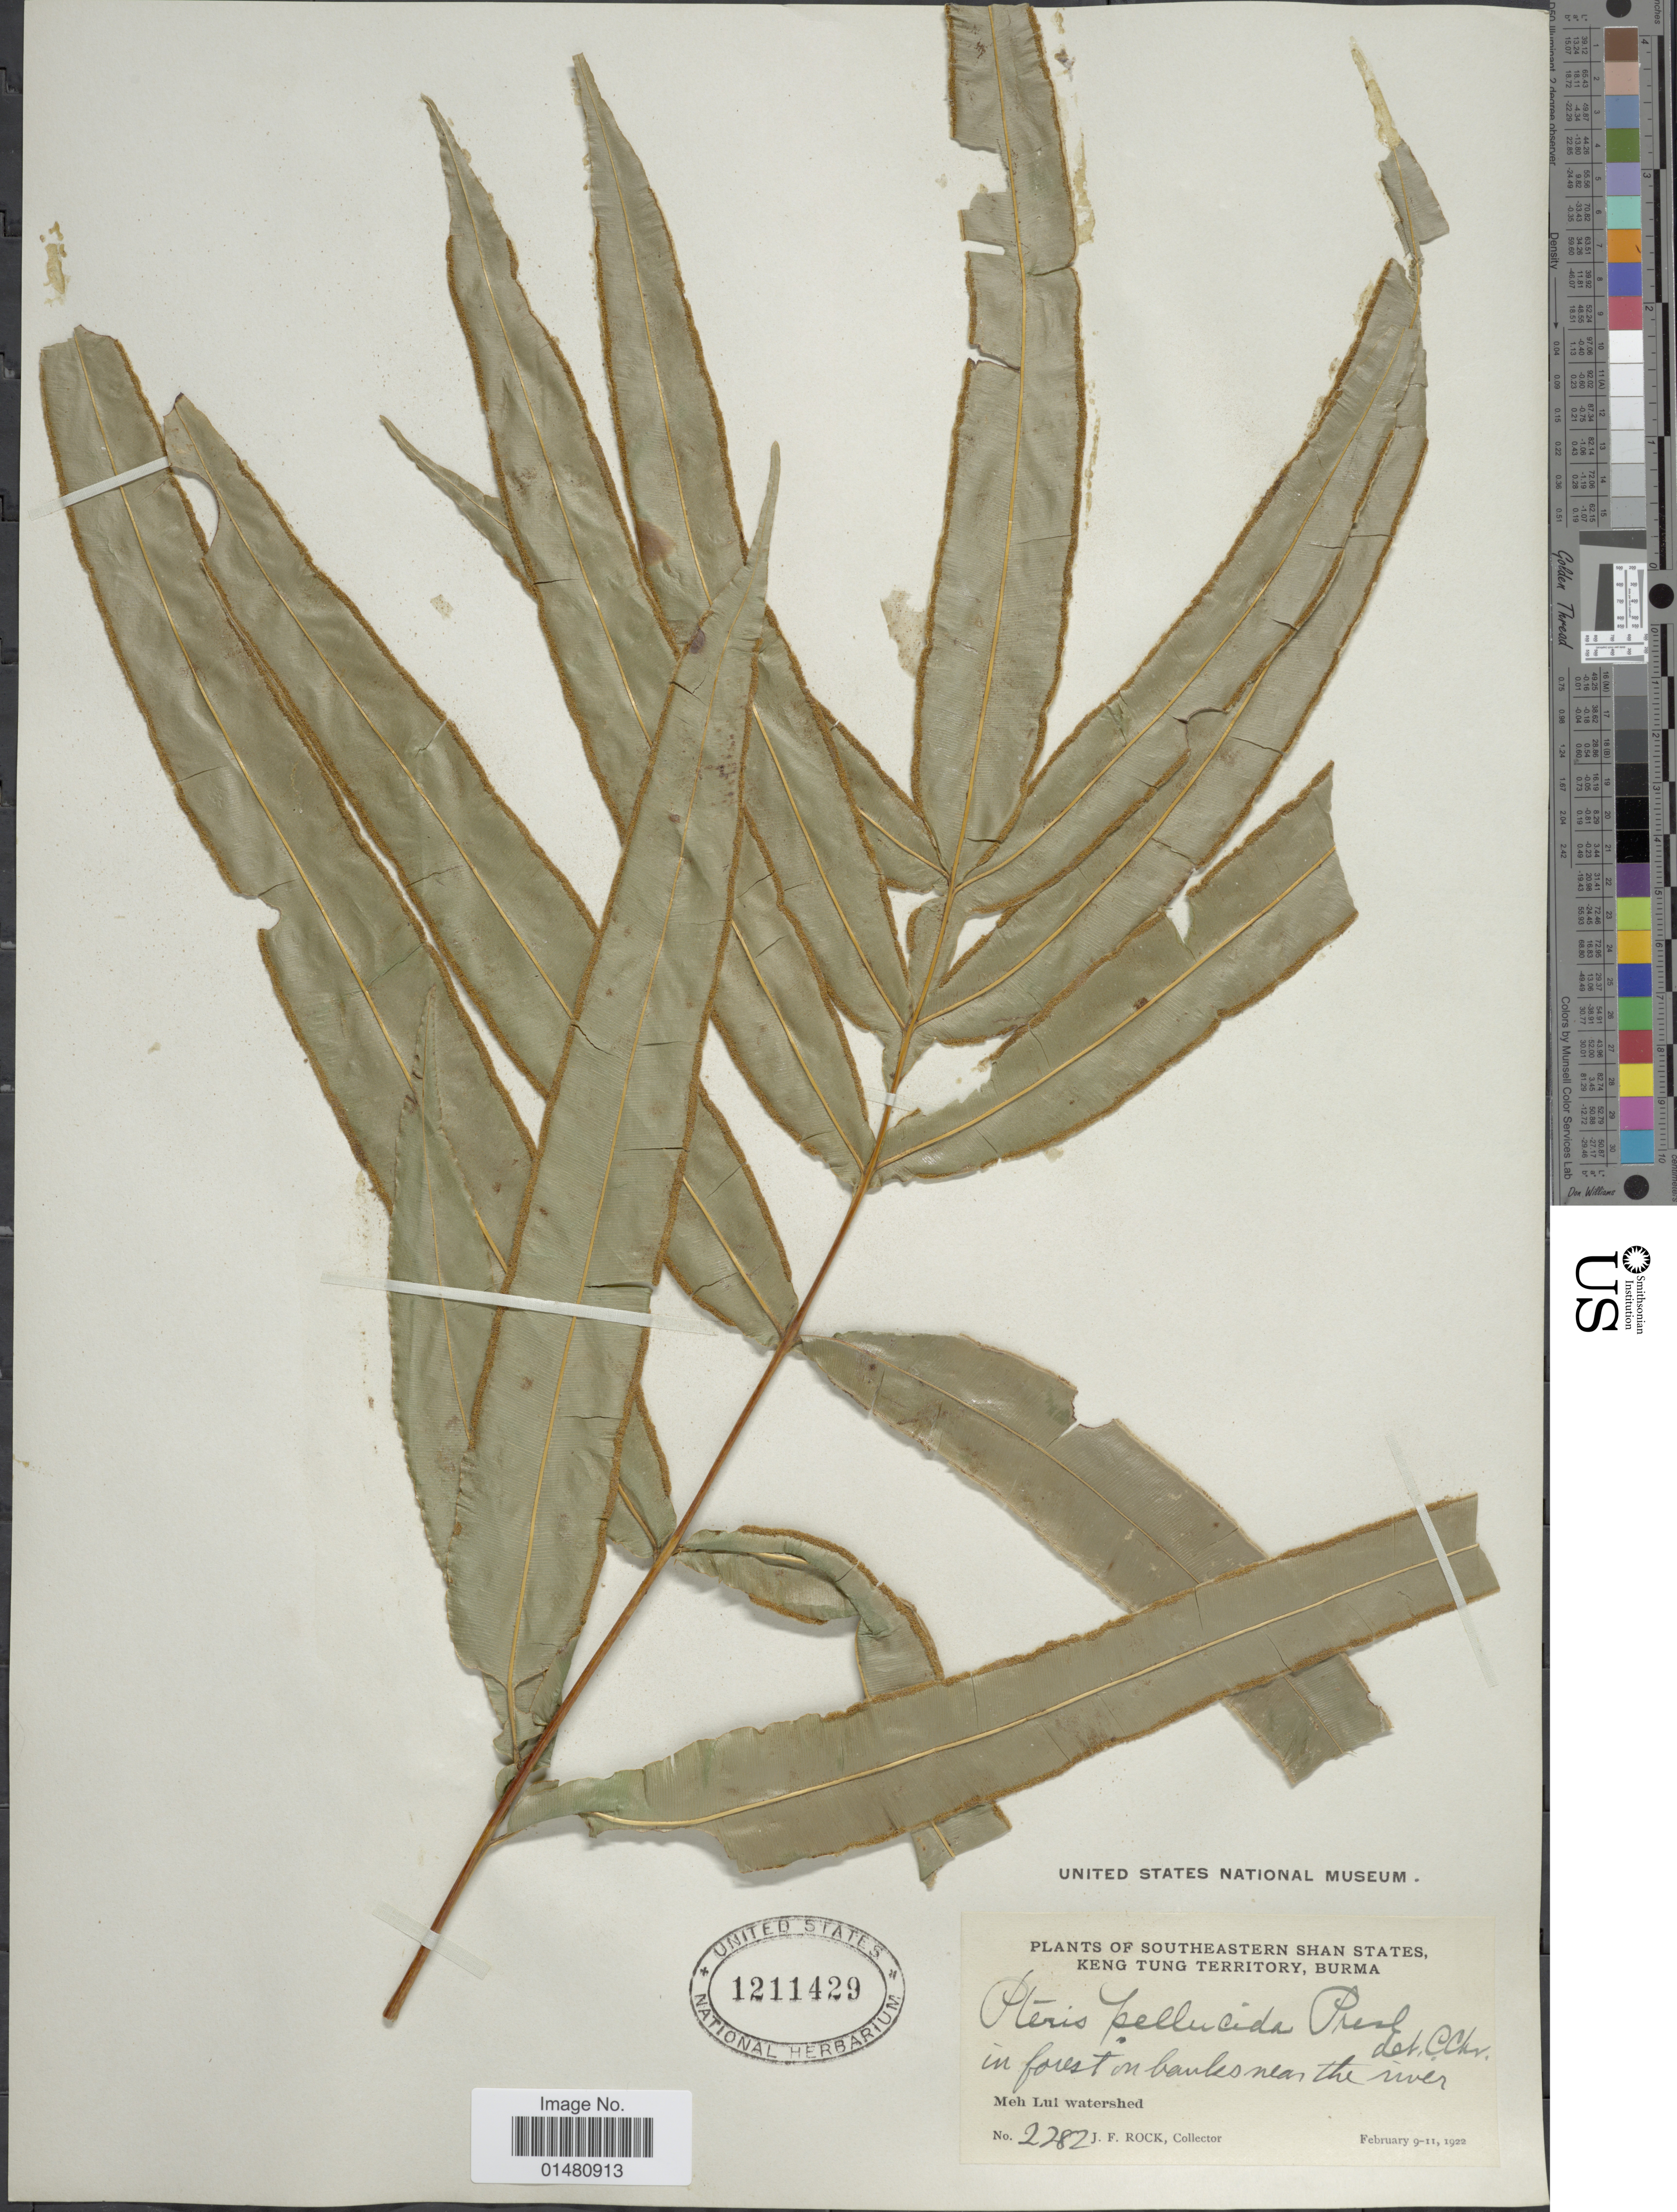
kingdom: Plantae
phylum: Tracheophyta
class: Polypodiopsida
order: Polypodiales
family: Pteridaceae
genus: Pteris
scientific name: Pteris pellucida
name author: C. Presl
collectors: J. Rock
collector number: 2282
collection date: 1922-02-09/1922-02-11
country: Myanmar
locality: Southeastern Shan States, Keng Tung Territory, Burma, in forest on banks near the river Meh Lui watershed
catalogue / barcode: US 1211429